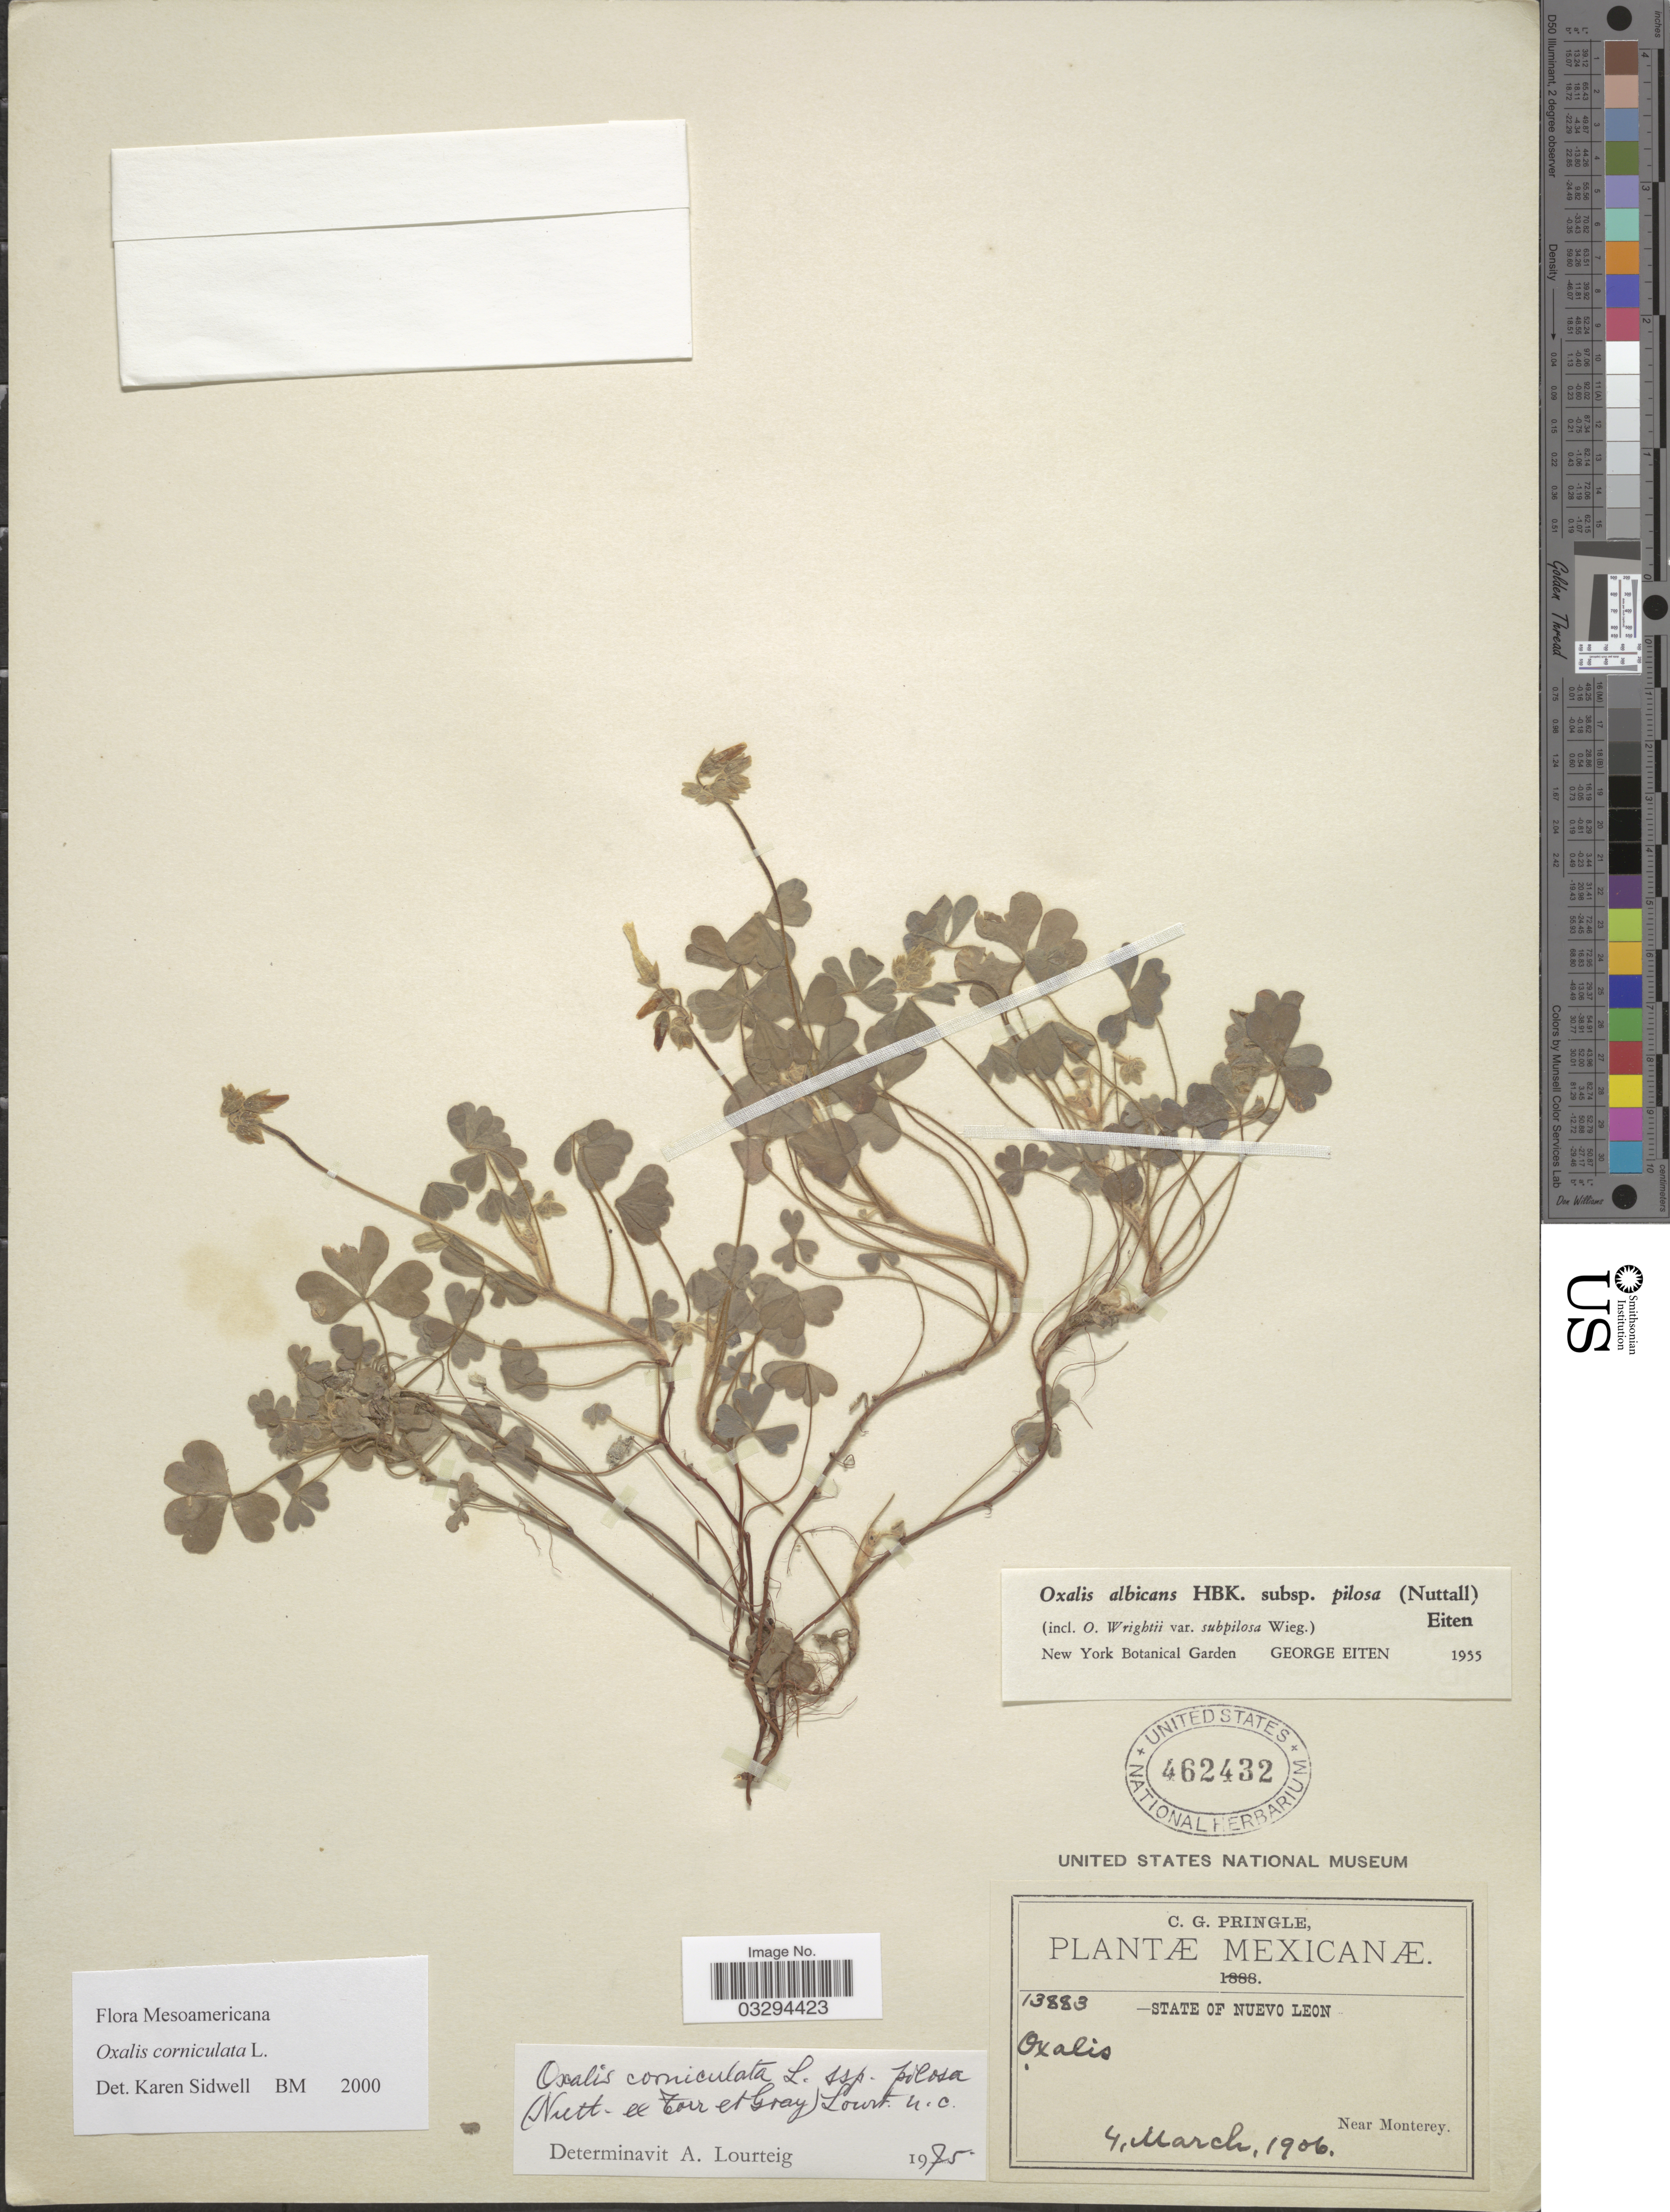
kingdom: Plantae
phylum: Tracheophyta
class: Magnoliopsida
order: Oxalidales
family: Oxalidaceae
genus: Oxalis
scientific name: Oxalis corniculata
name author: L.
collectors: C. G. Pringle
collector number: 13883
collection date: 1906-03-04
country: Mexico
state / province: Nuevo León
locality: Near Monterey.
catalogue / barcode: US 462432